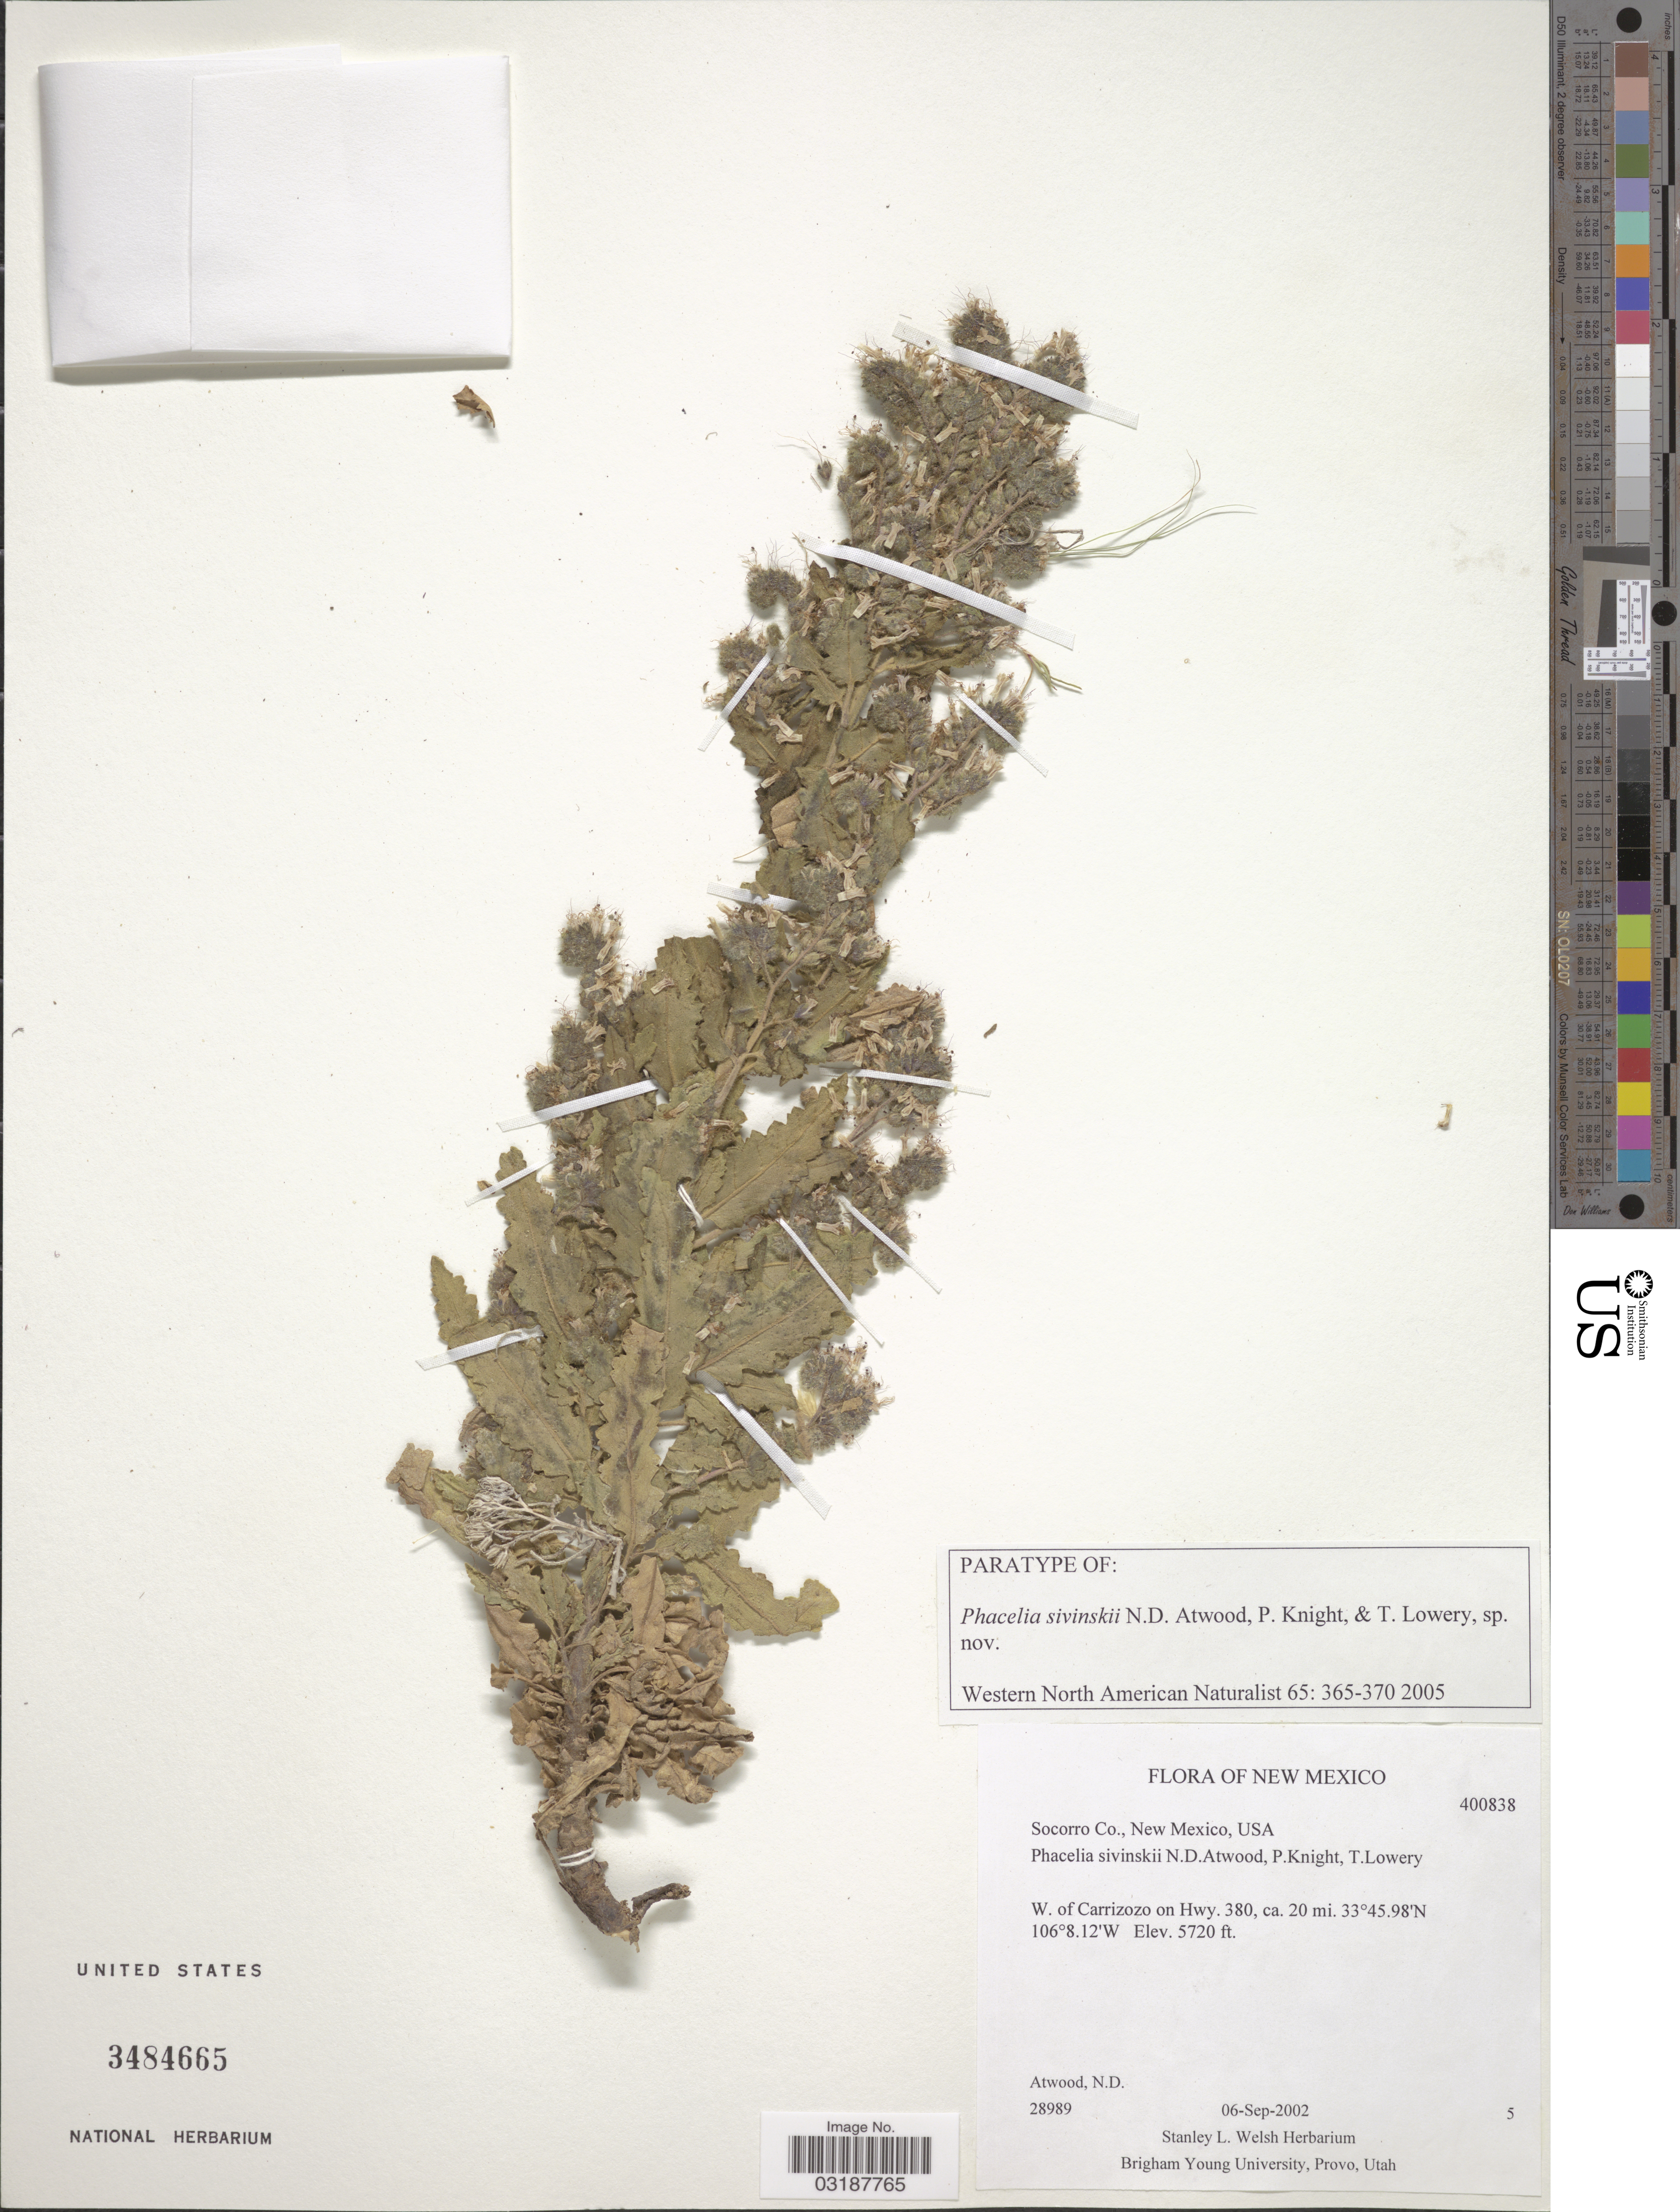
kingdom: Plantae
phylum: Tracheophyta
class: Magnoliopsida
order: Boraginales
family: Hydrophyllaceae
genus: Phacelia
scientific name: Phacelia sivinskii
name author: Atwood & et al.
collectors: N. Atwood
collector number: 28989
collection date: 2002-09-06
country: United States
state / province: New Mexico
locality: Socorro Co., New Mexico, USA, W. Carrizozo on Hwy. 380, ca. 20 mi.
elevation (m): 1743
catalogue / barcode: US 3484665